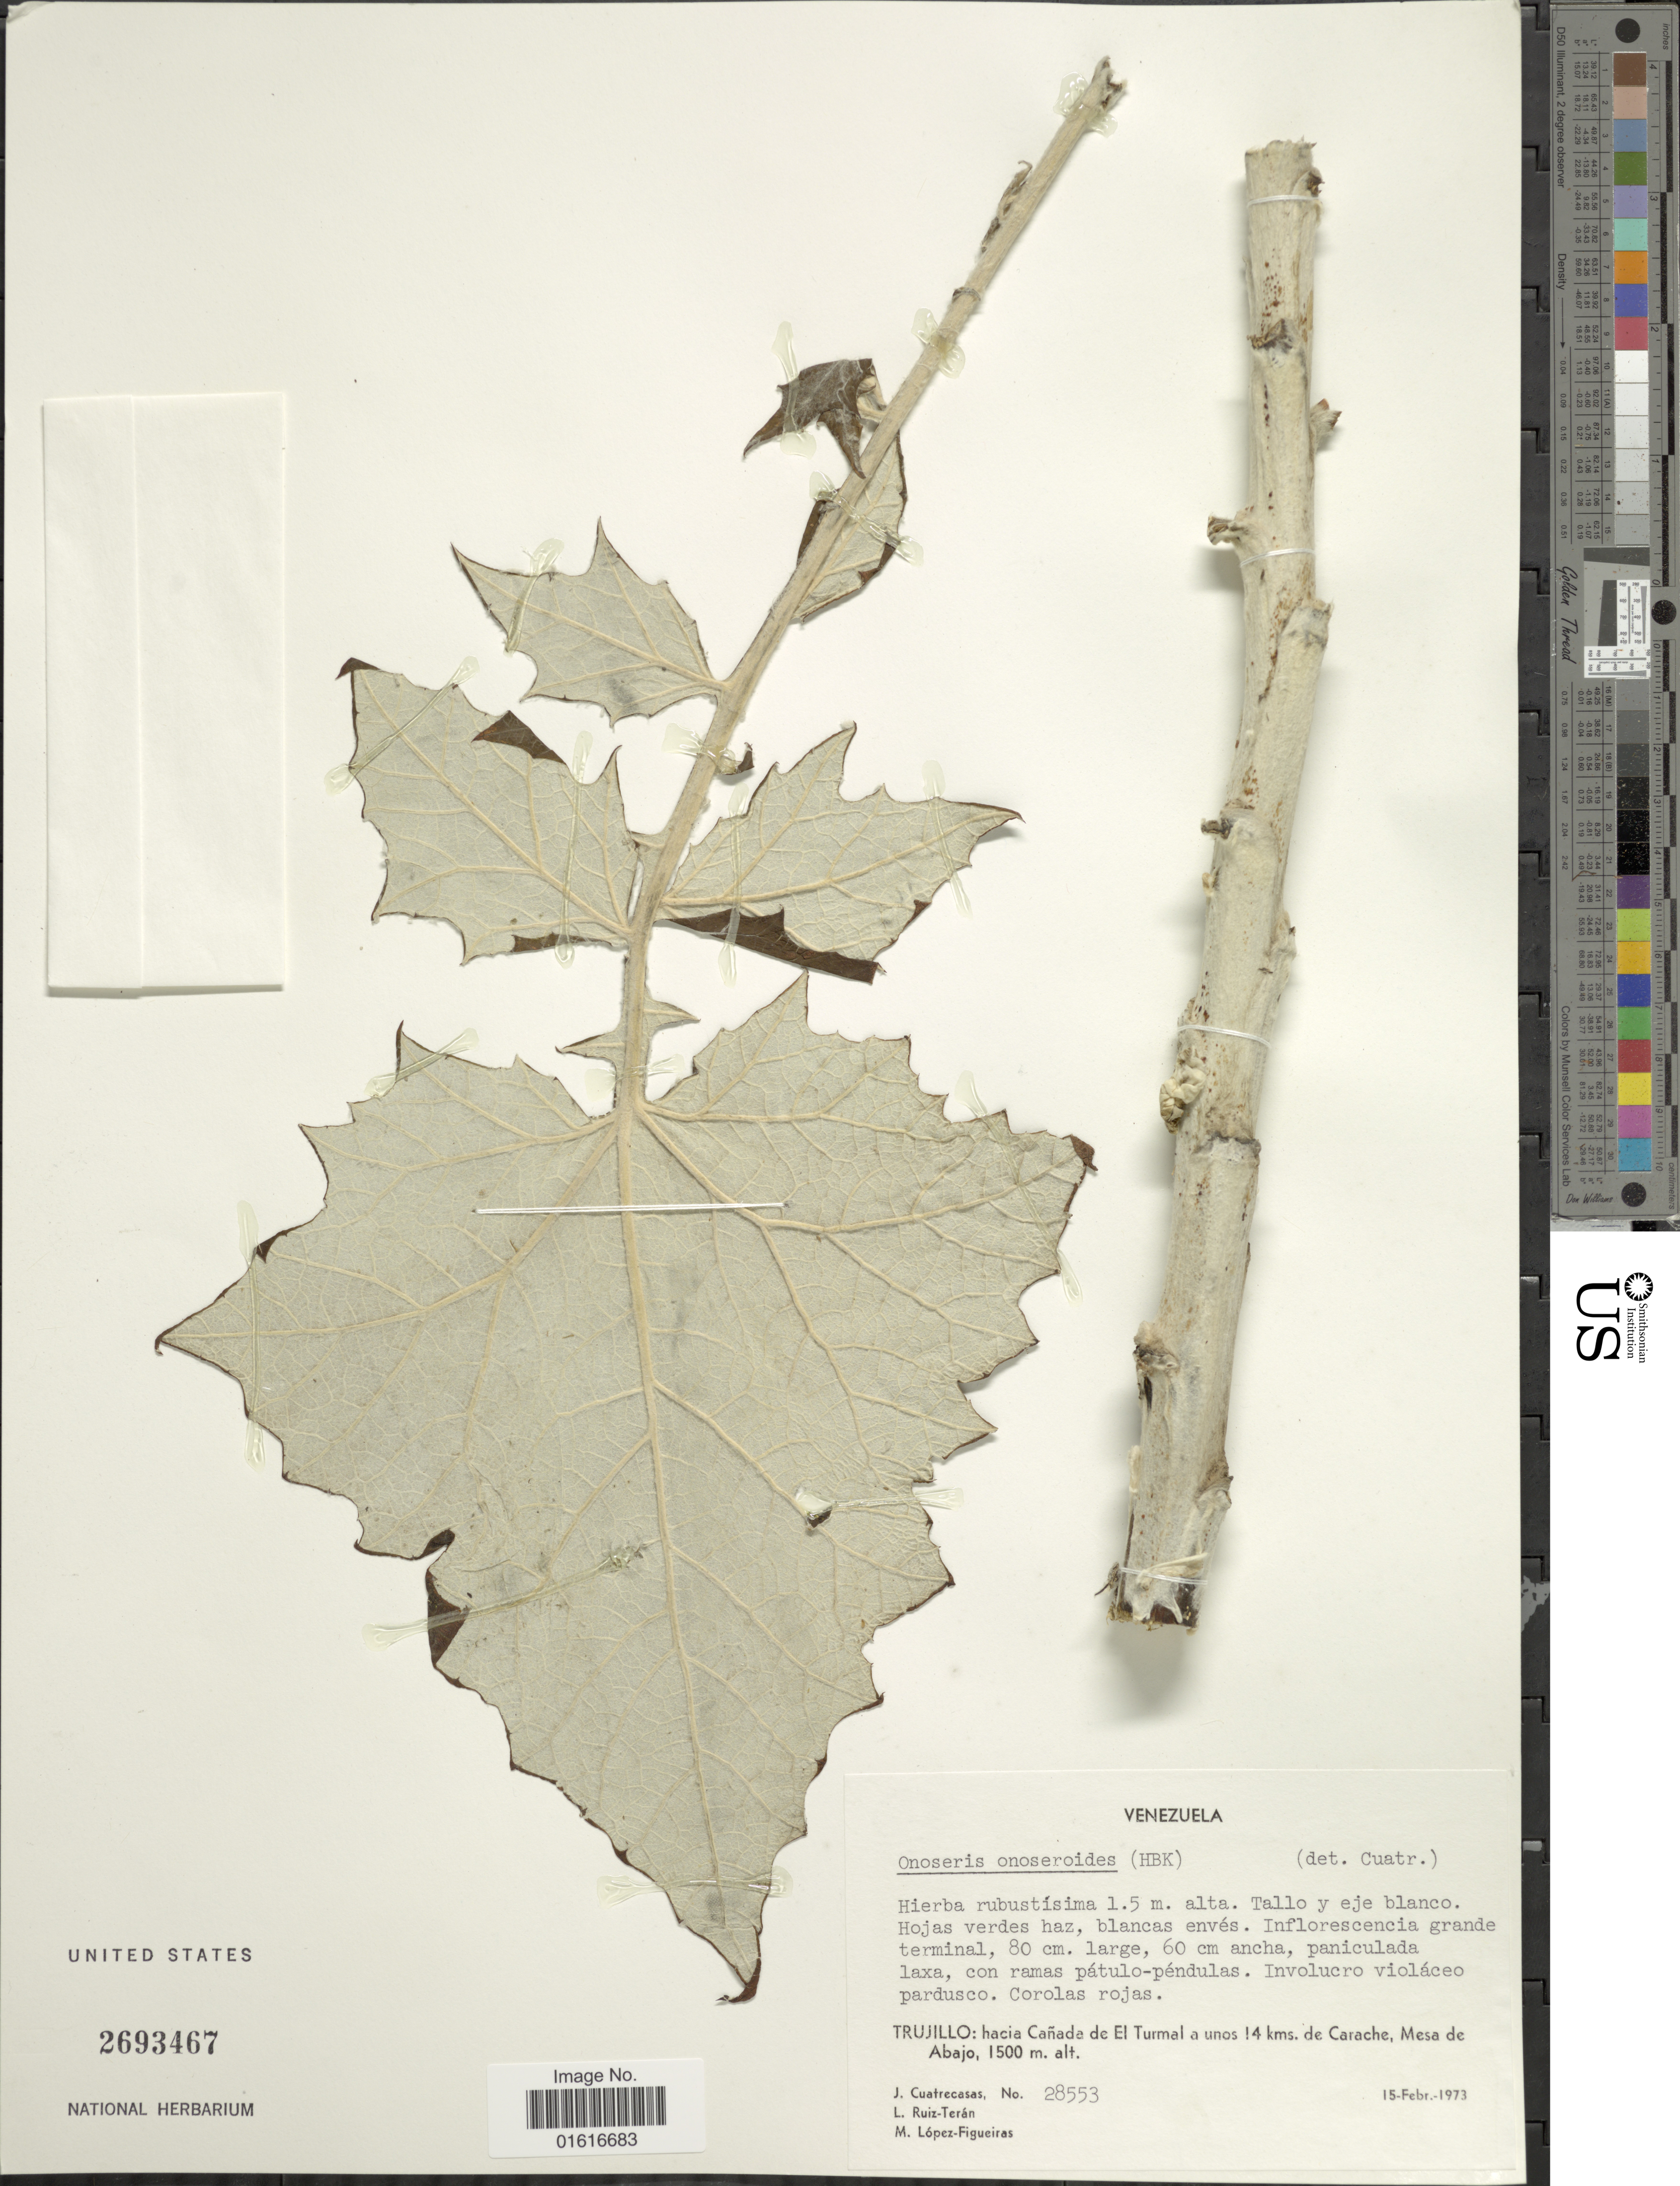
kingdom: Plantae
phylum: Tracheophyta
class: Magnoliopsida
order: Asterales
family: Asteraceae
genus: Onoseris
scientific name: Onoseris onoseroides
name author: (Kunth) B.L. Rob.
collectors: J. Cuatrecasas, L. E. Ruíz-Terán & M. Lopéz-F.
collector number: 28553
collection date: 1973-02-15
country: Venezuela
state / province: Trujillo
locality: Hacia Canada del El Turmal a unos 14 kms. de Carache, Mesa de Abajo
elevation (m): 1500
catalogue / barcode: US 2693467